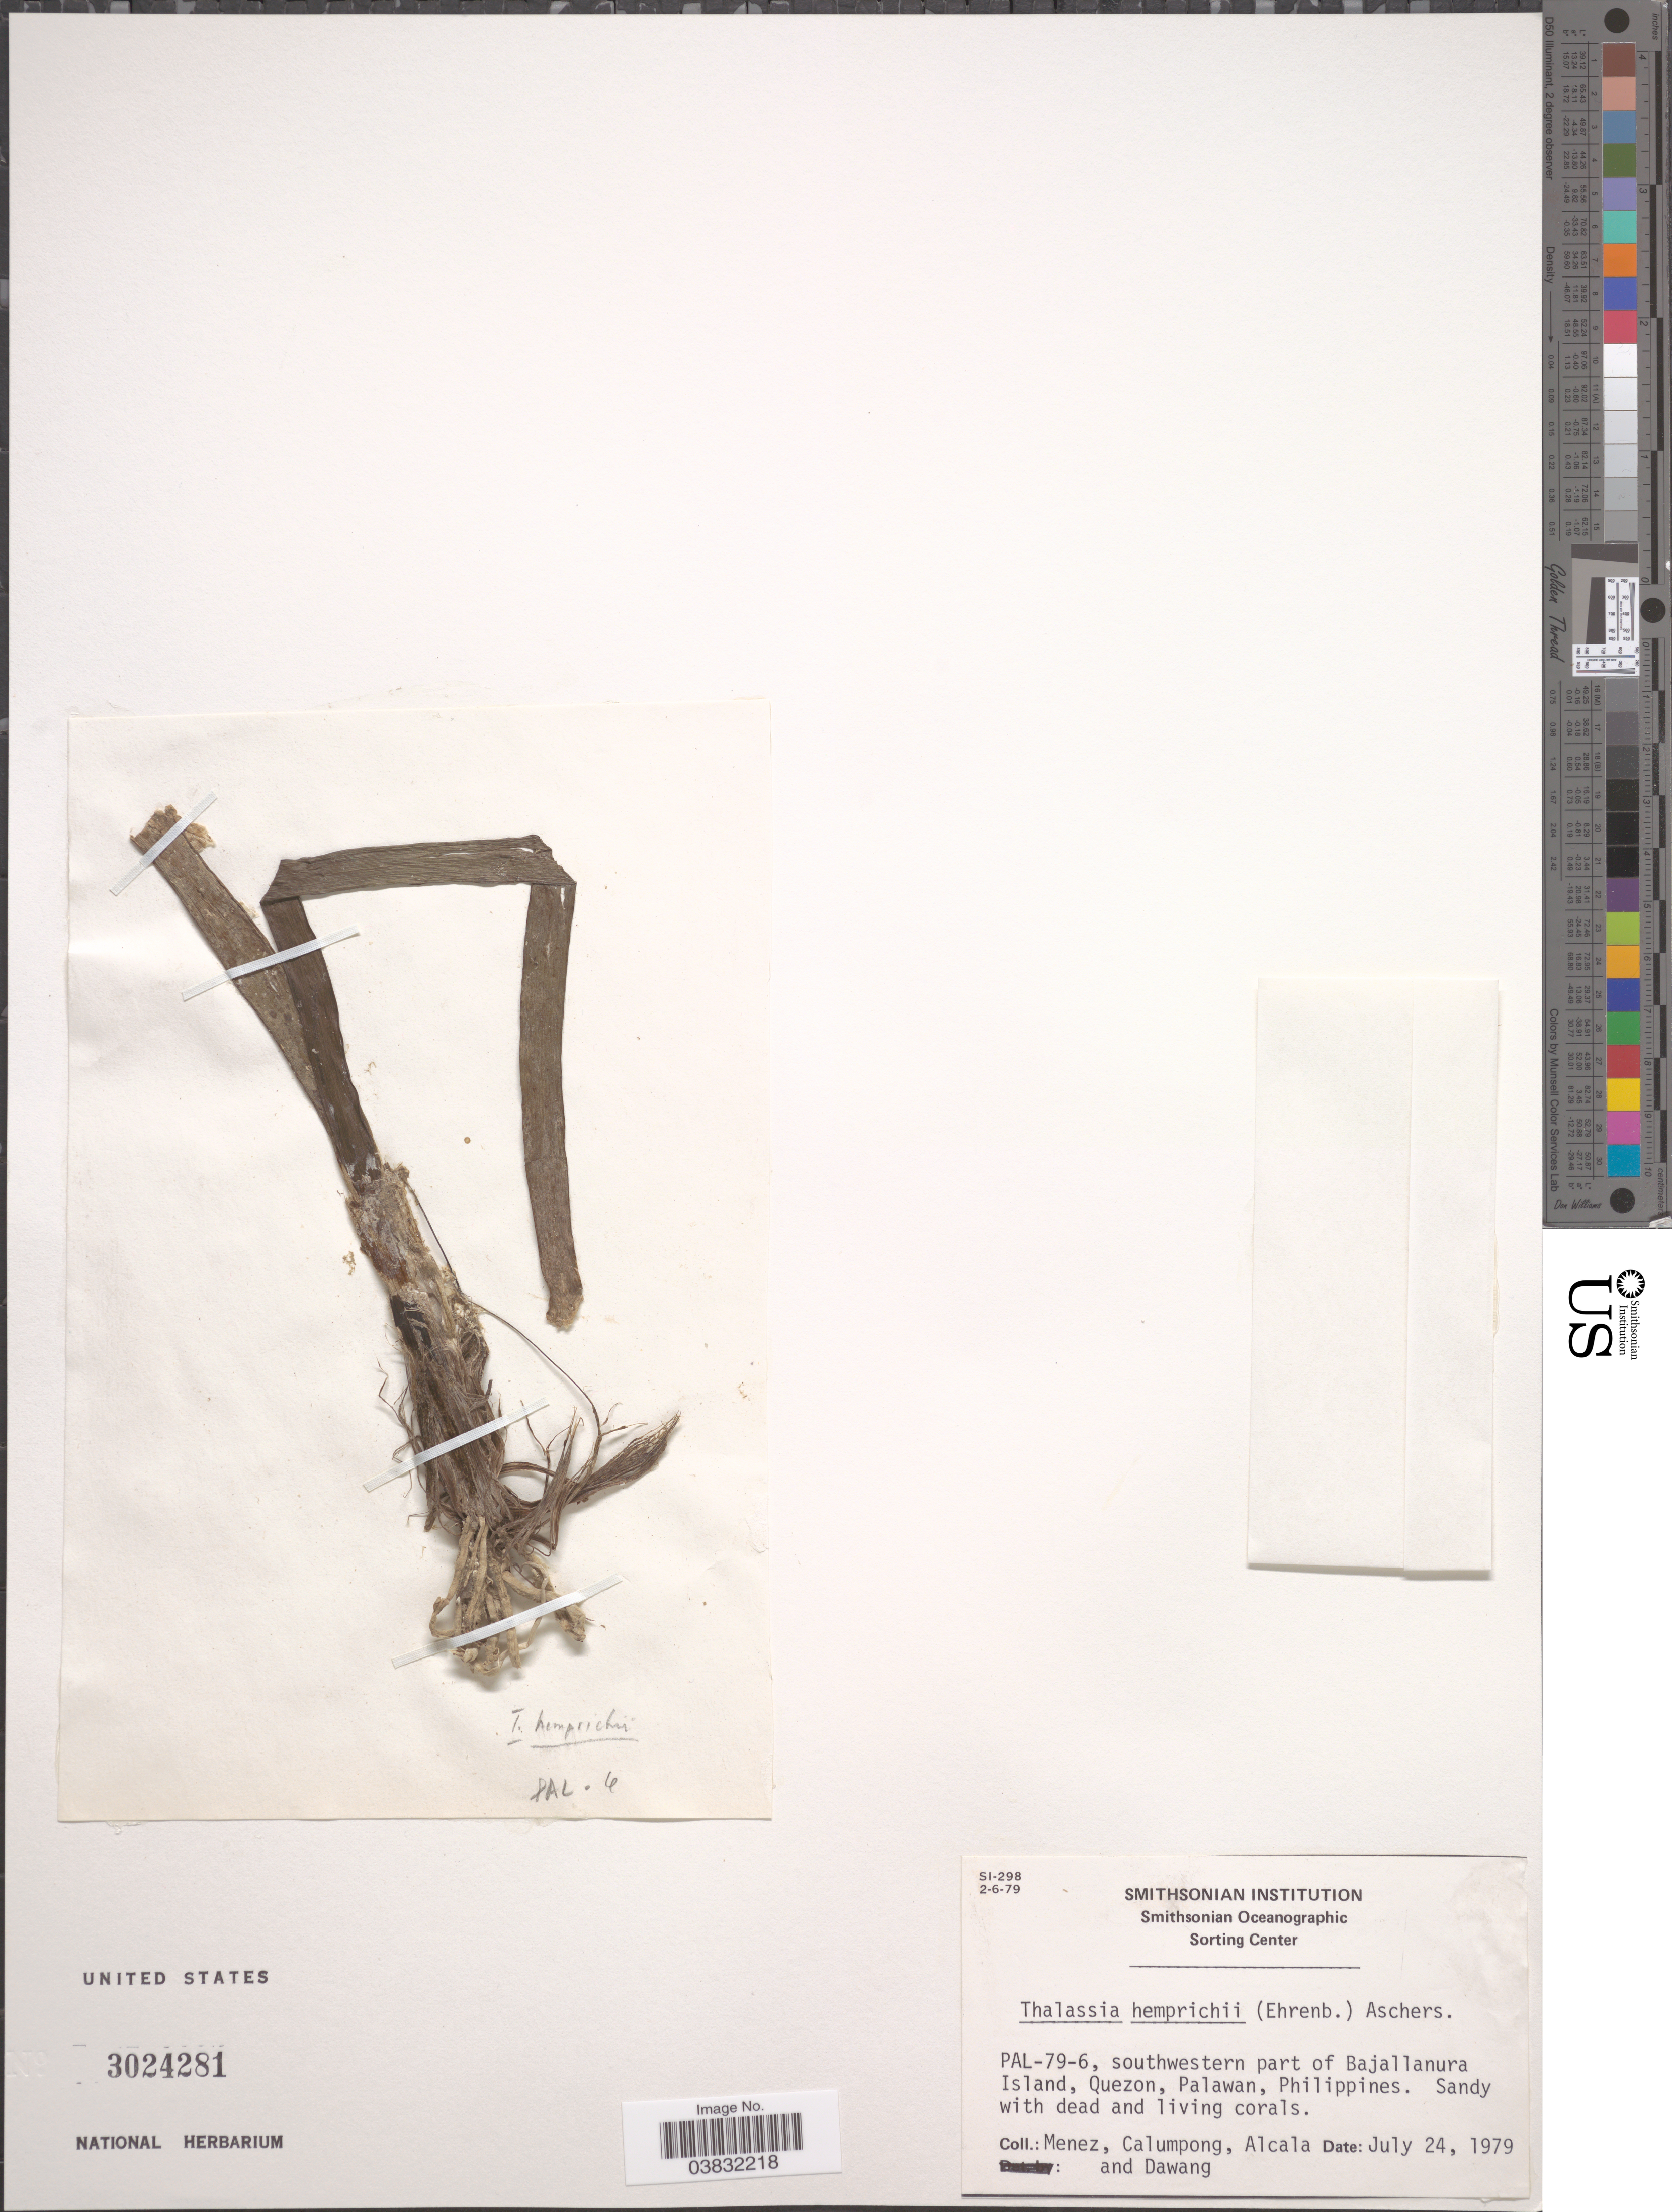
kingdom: Plantae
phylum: Tracheophyta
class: Liliopsida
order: Alismatales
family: Hydrocharitaceae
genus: Thalassia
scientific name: Thalassia hemprichii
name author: Asch.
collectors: Menez, Calumpong, Alcala & Dawang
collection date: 1979-07-24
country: Philippines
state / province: Mimaropa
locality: PAL-79-6, southwestern part of Bajallanura Island, Quezon, Palawan.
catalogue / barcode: US 3024281